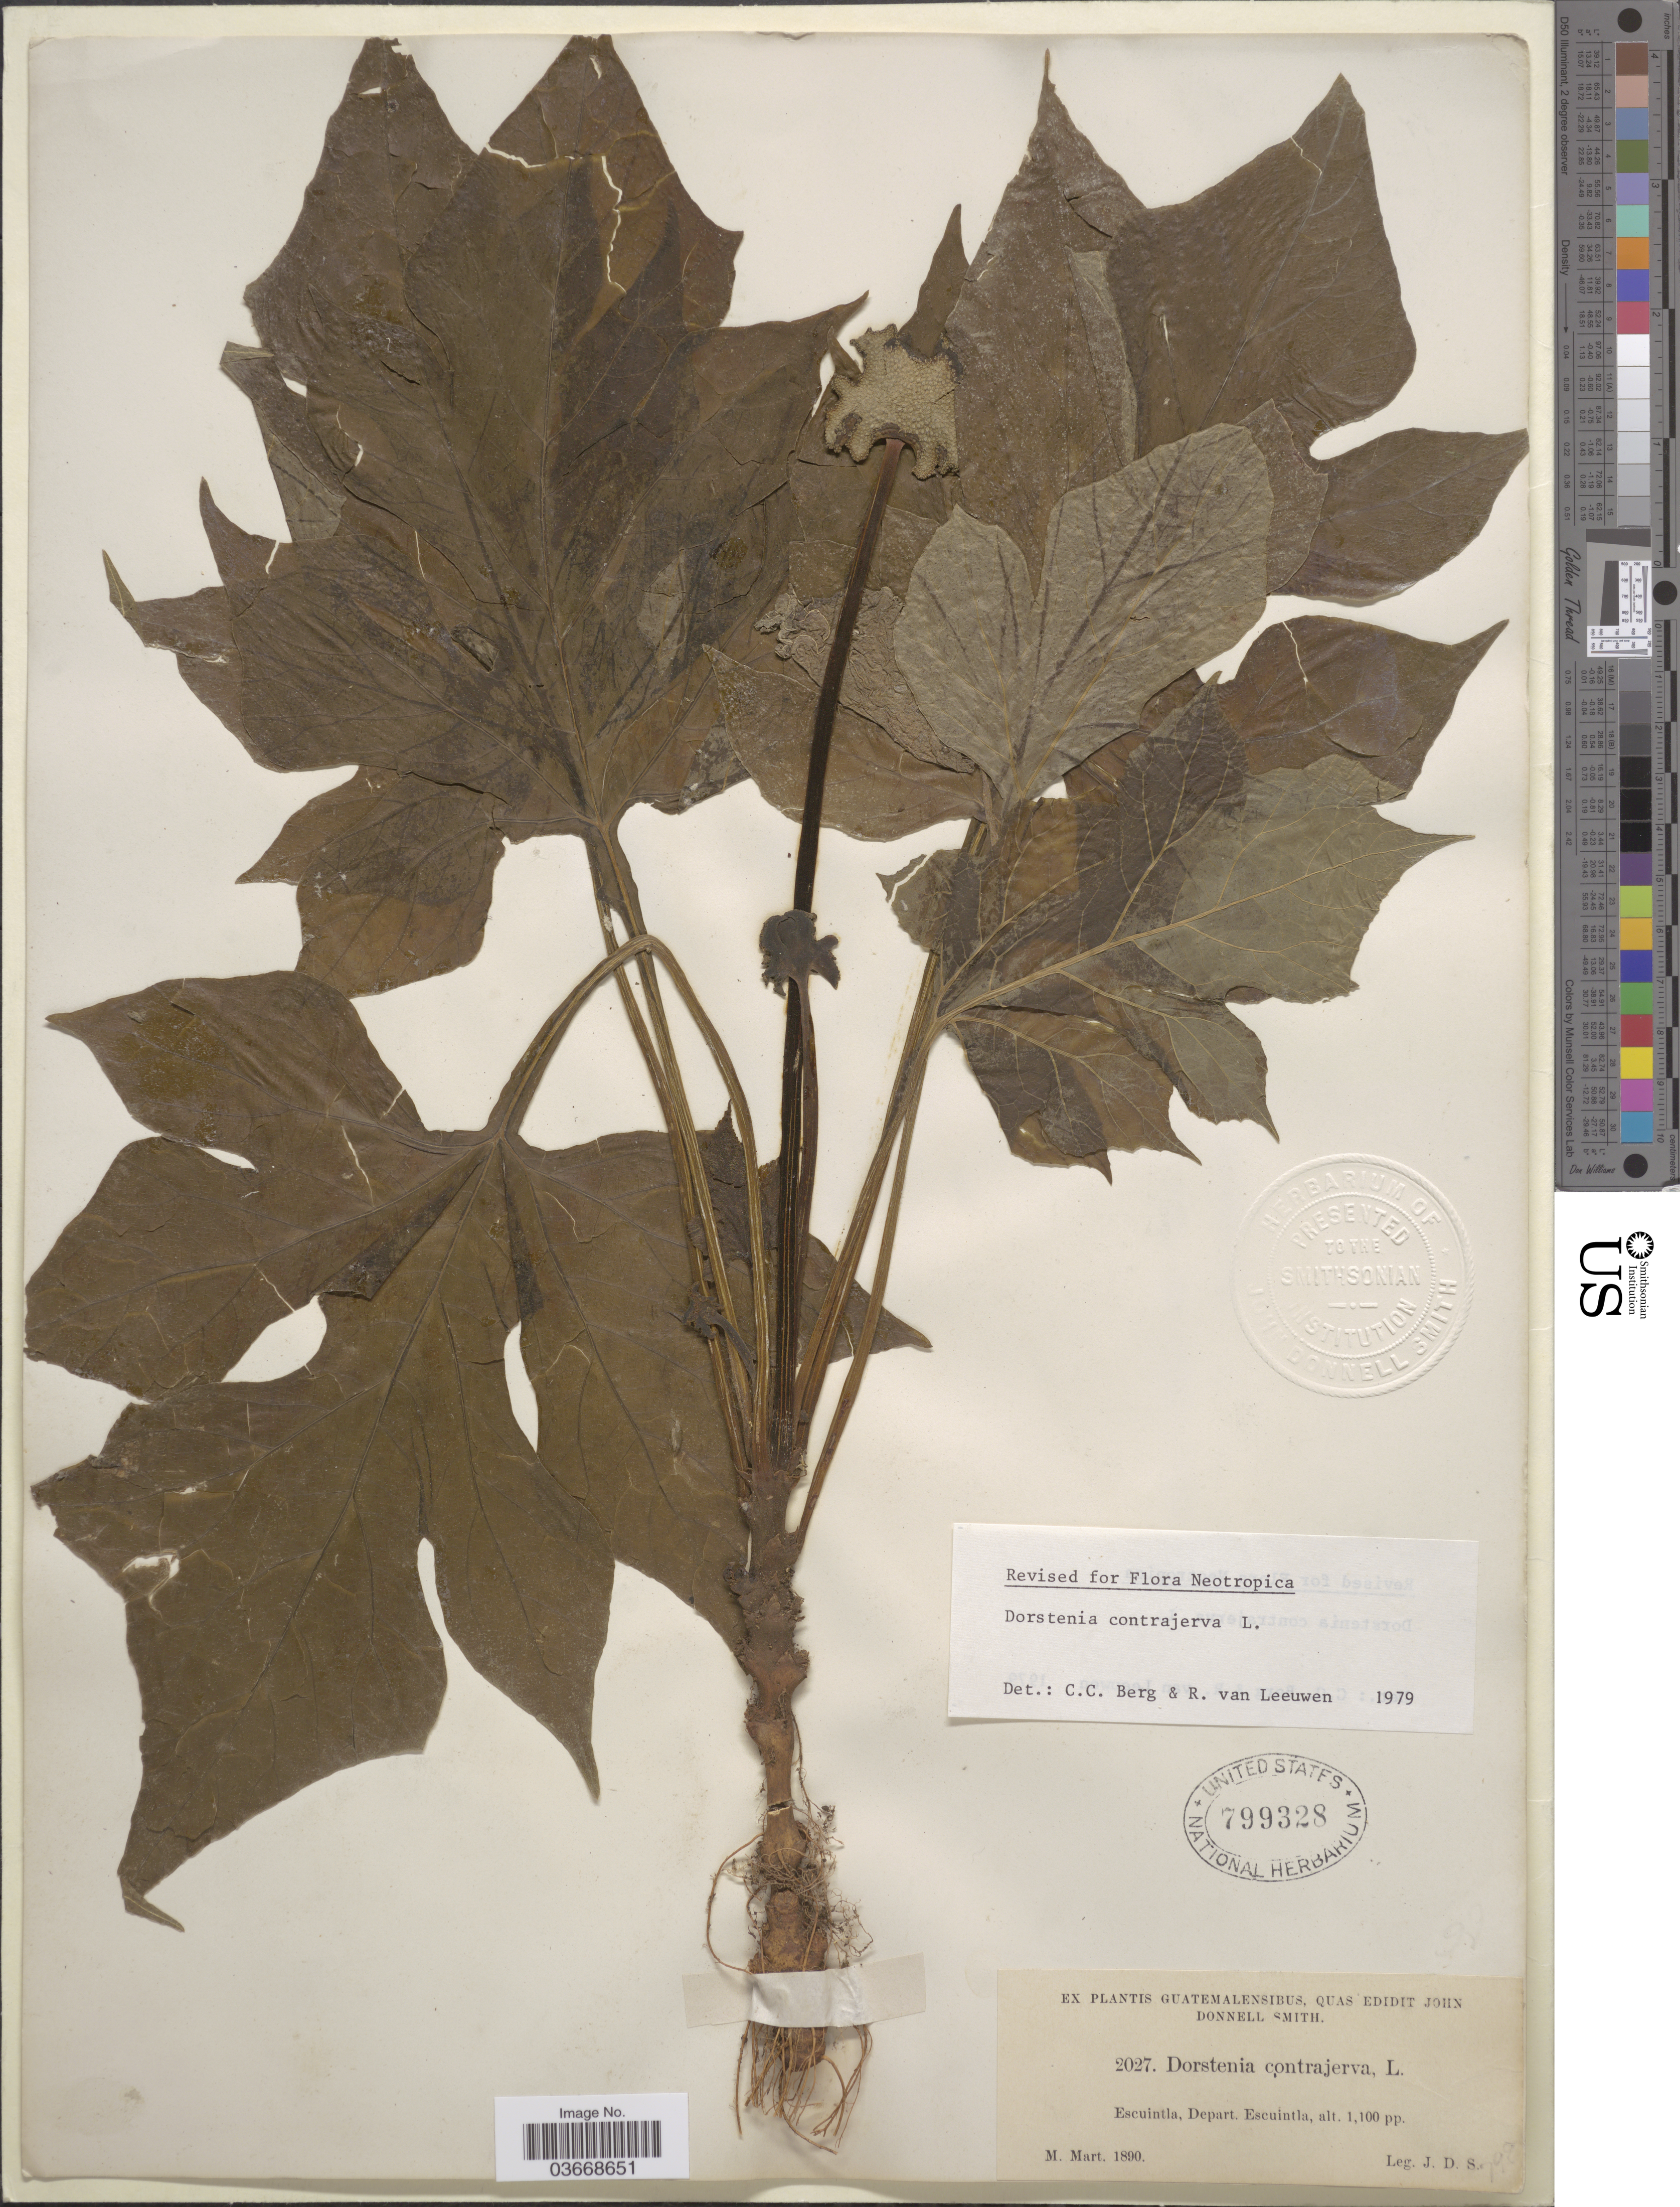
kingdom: Plantae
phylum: Tracheophyta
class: Magnoliopsida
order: Rosales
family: Moraceae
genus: Dorstenia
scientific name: Dorstenia contrajerva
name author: L.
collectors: J. Donnell Smith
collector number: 2027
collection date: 1890-03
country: Guatemala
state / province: Escuintla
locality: Depart. Escuintla.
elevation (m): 335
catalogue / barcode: US 799328